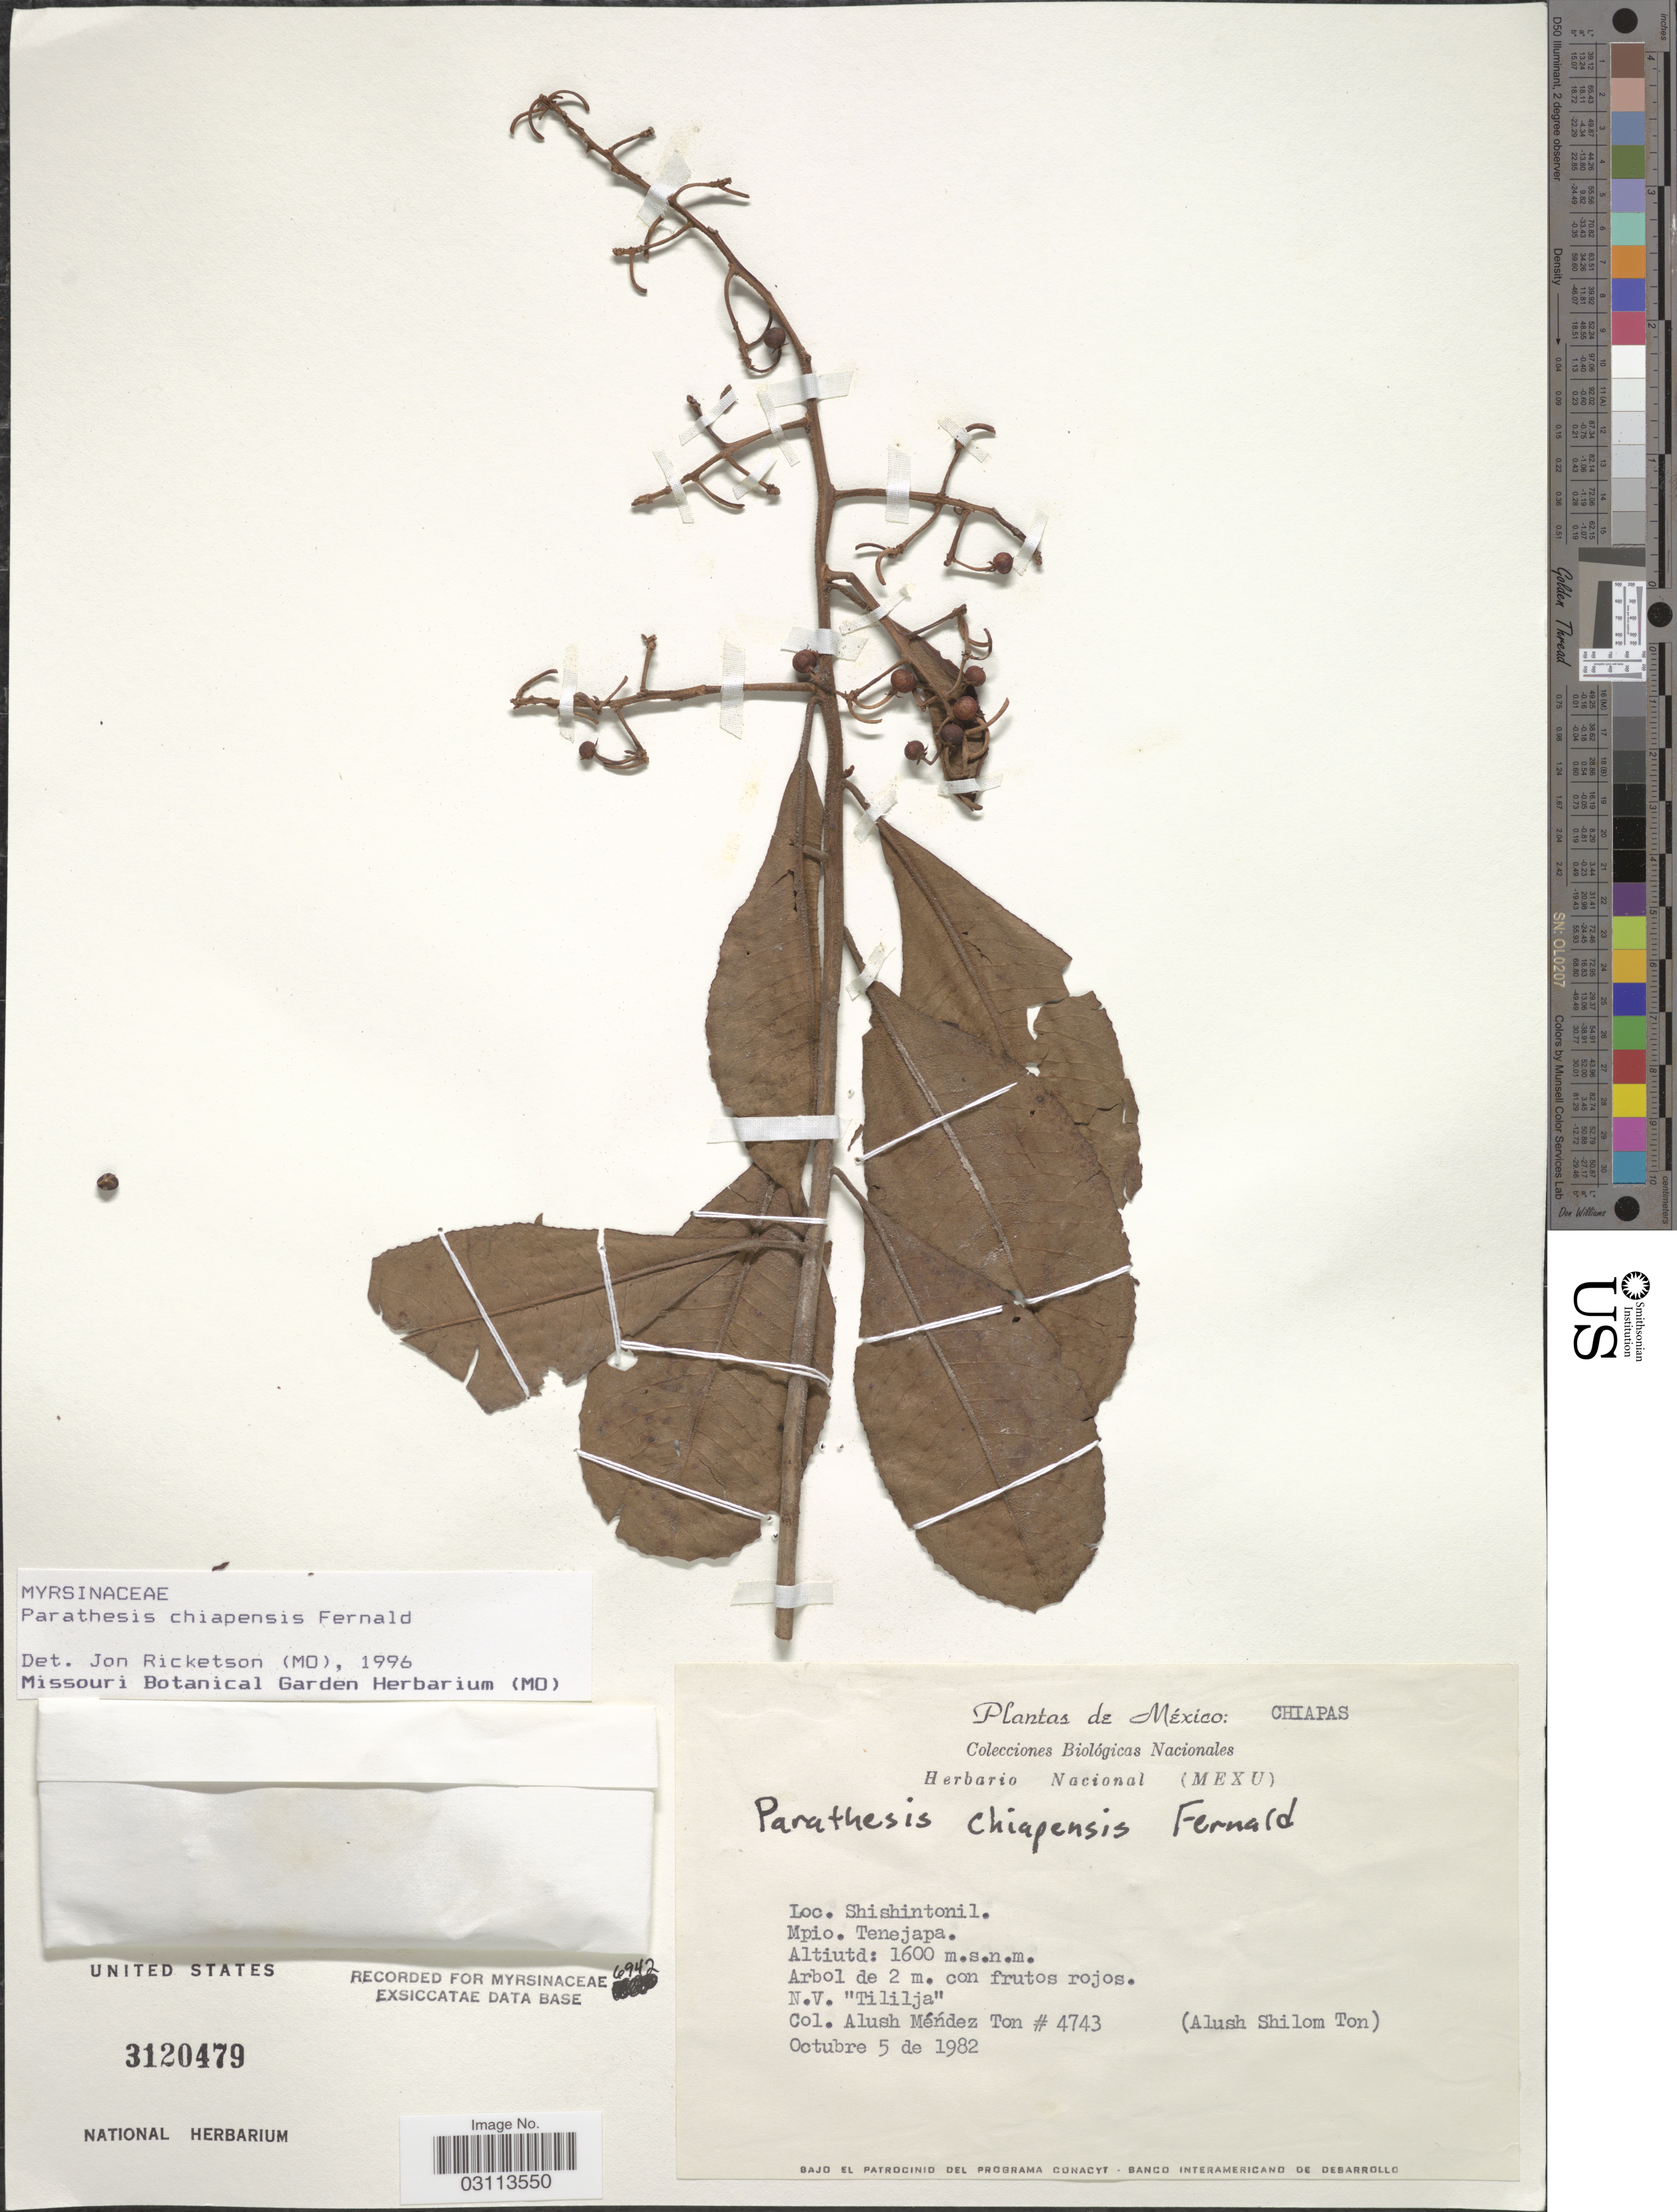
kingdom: Plantae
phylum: Tracheophyta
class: Magnoliopsida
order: Ericales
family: Primulaceae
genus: Parathesis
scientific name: Parathesis chiapensis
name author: Fernald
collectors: A. Méndez Ton & A. M. Ton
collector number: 4743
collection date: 1982-10-05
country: Mexico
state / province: Chiapas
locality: Shishintonil. Mpio. Tenejapa.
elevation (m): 1600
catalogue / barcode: US 3120479